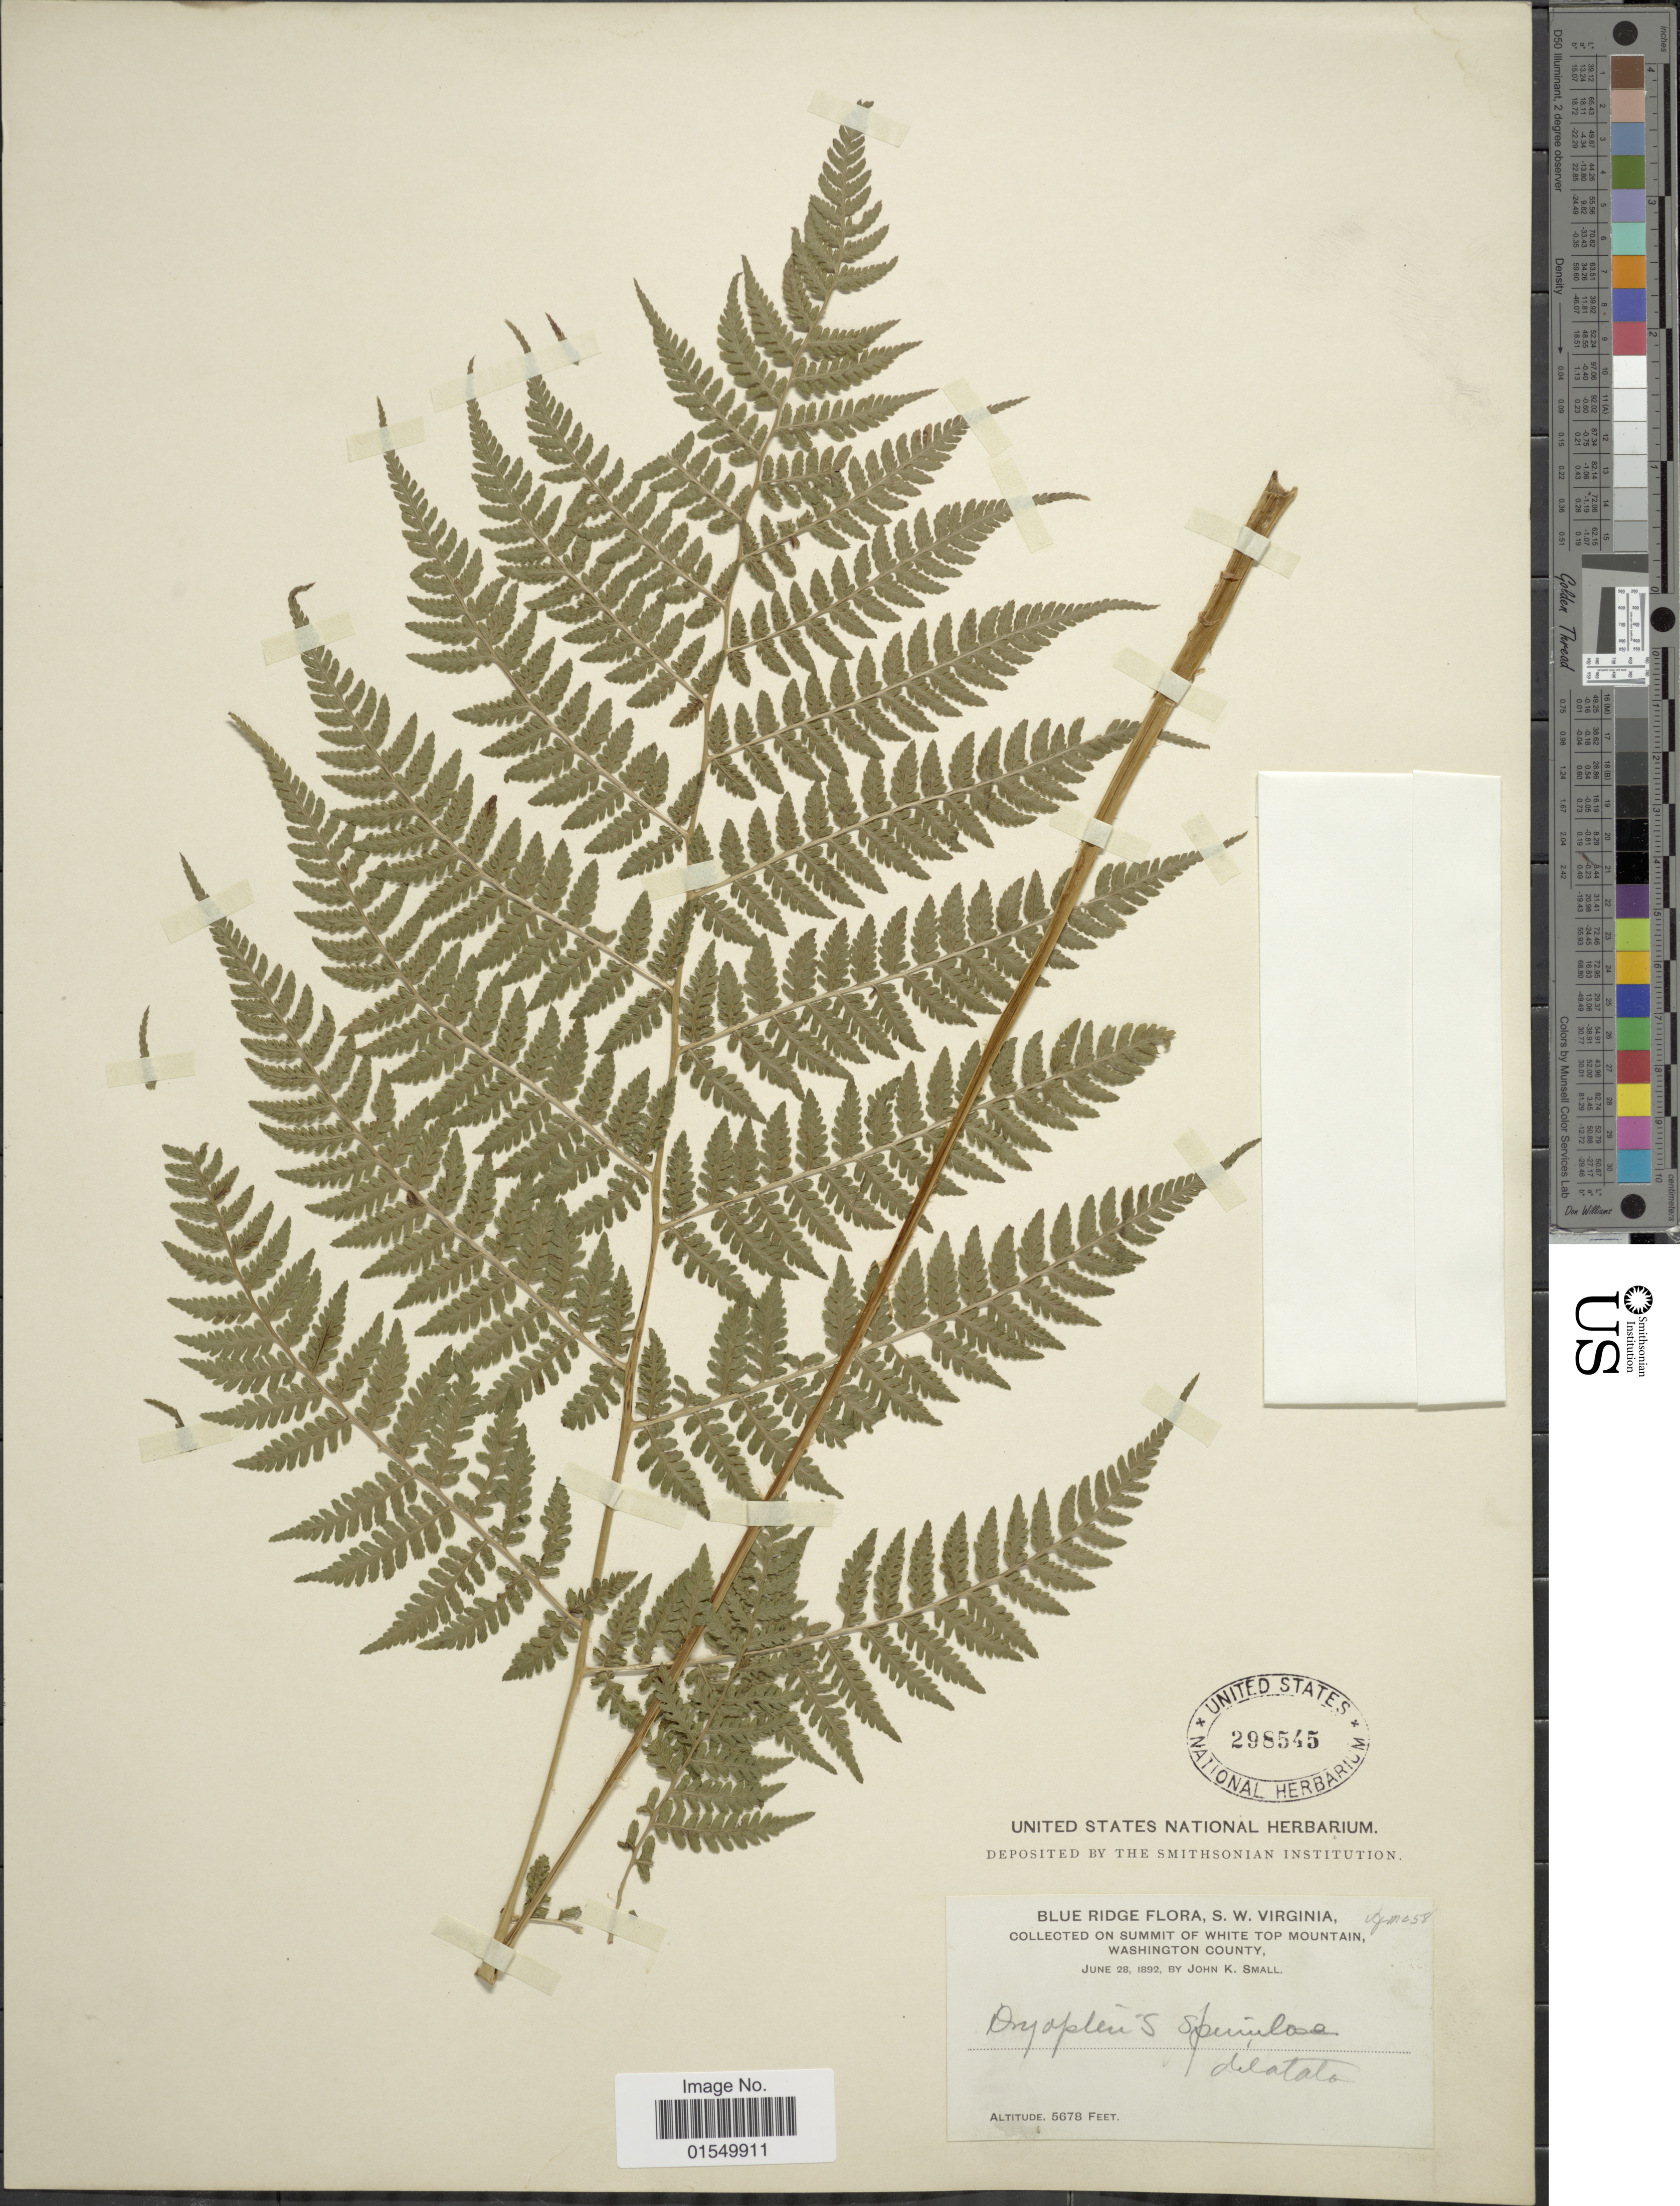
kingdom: Plantae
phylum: Tracheophyta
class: Polypodiopsida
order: Polypodiales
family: Dryopteridaceae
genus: Dryopteris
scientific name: Dryopteris campyloptera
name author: Clarkson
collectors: J. K. Small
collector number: JMC58*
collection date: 1892-06-28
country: United States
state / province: Virginia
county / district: Washington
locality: Blue Ridge, S. W. Virginia, summit of White Top Mountain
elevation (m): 1731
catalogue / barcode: US 298545